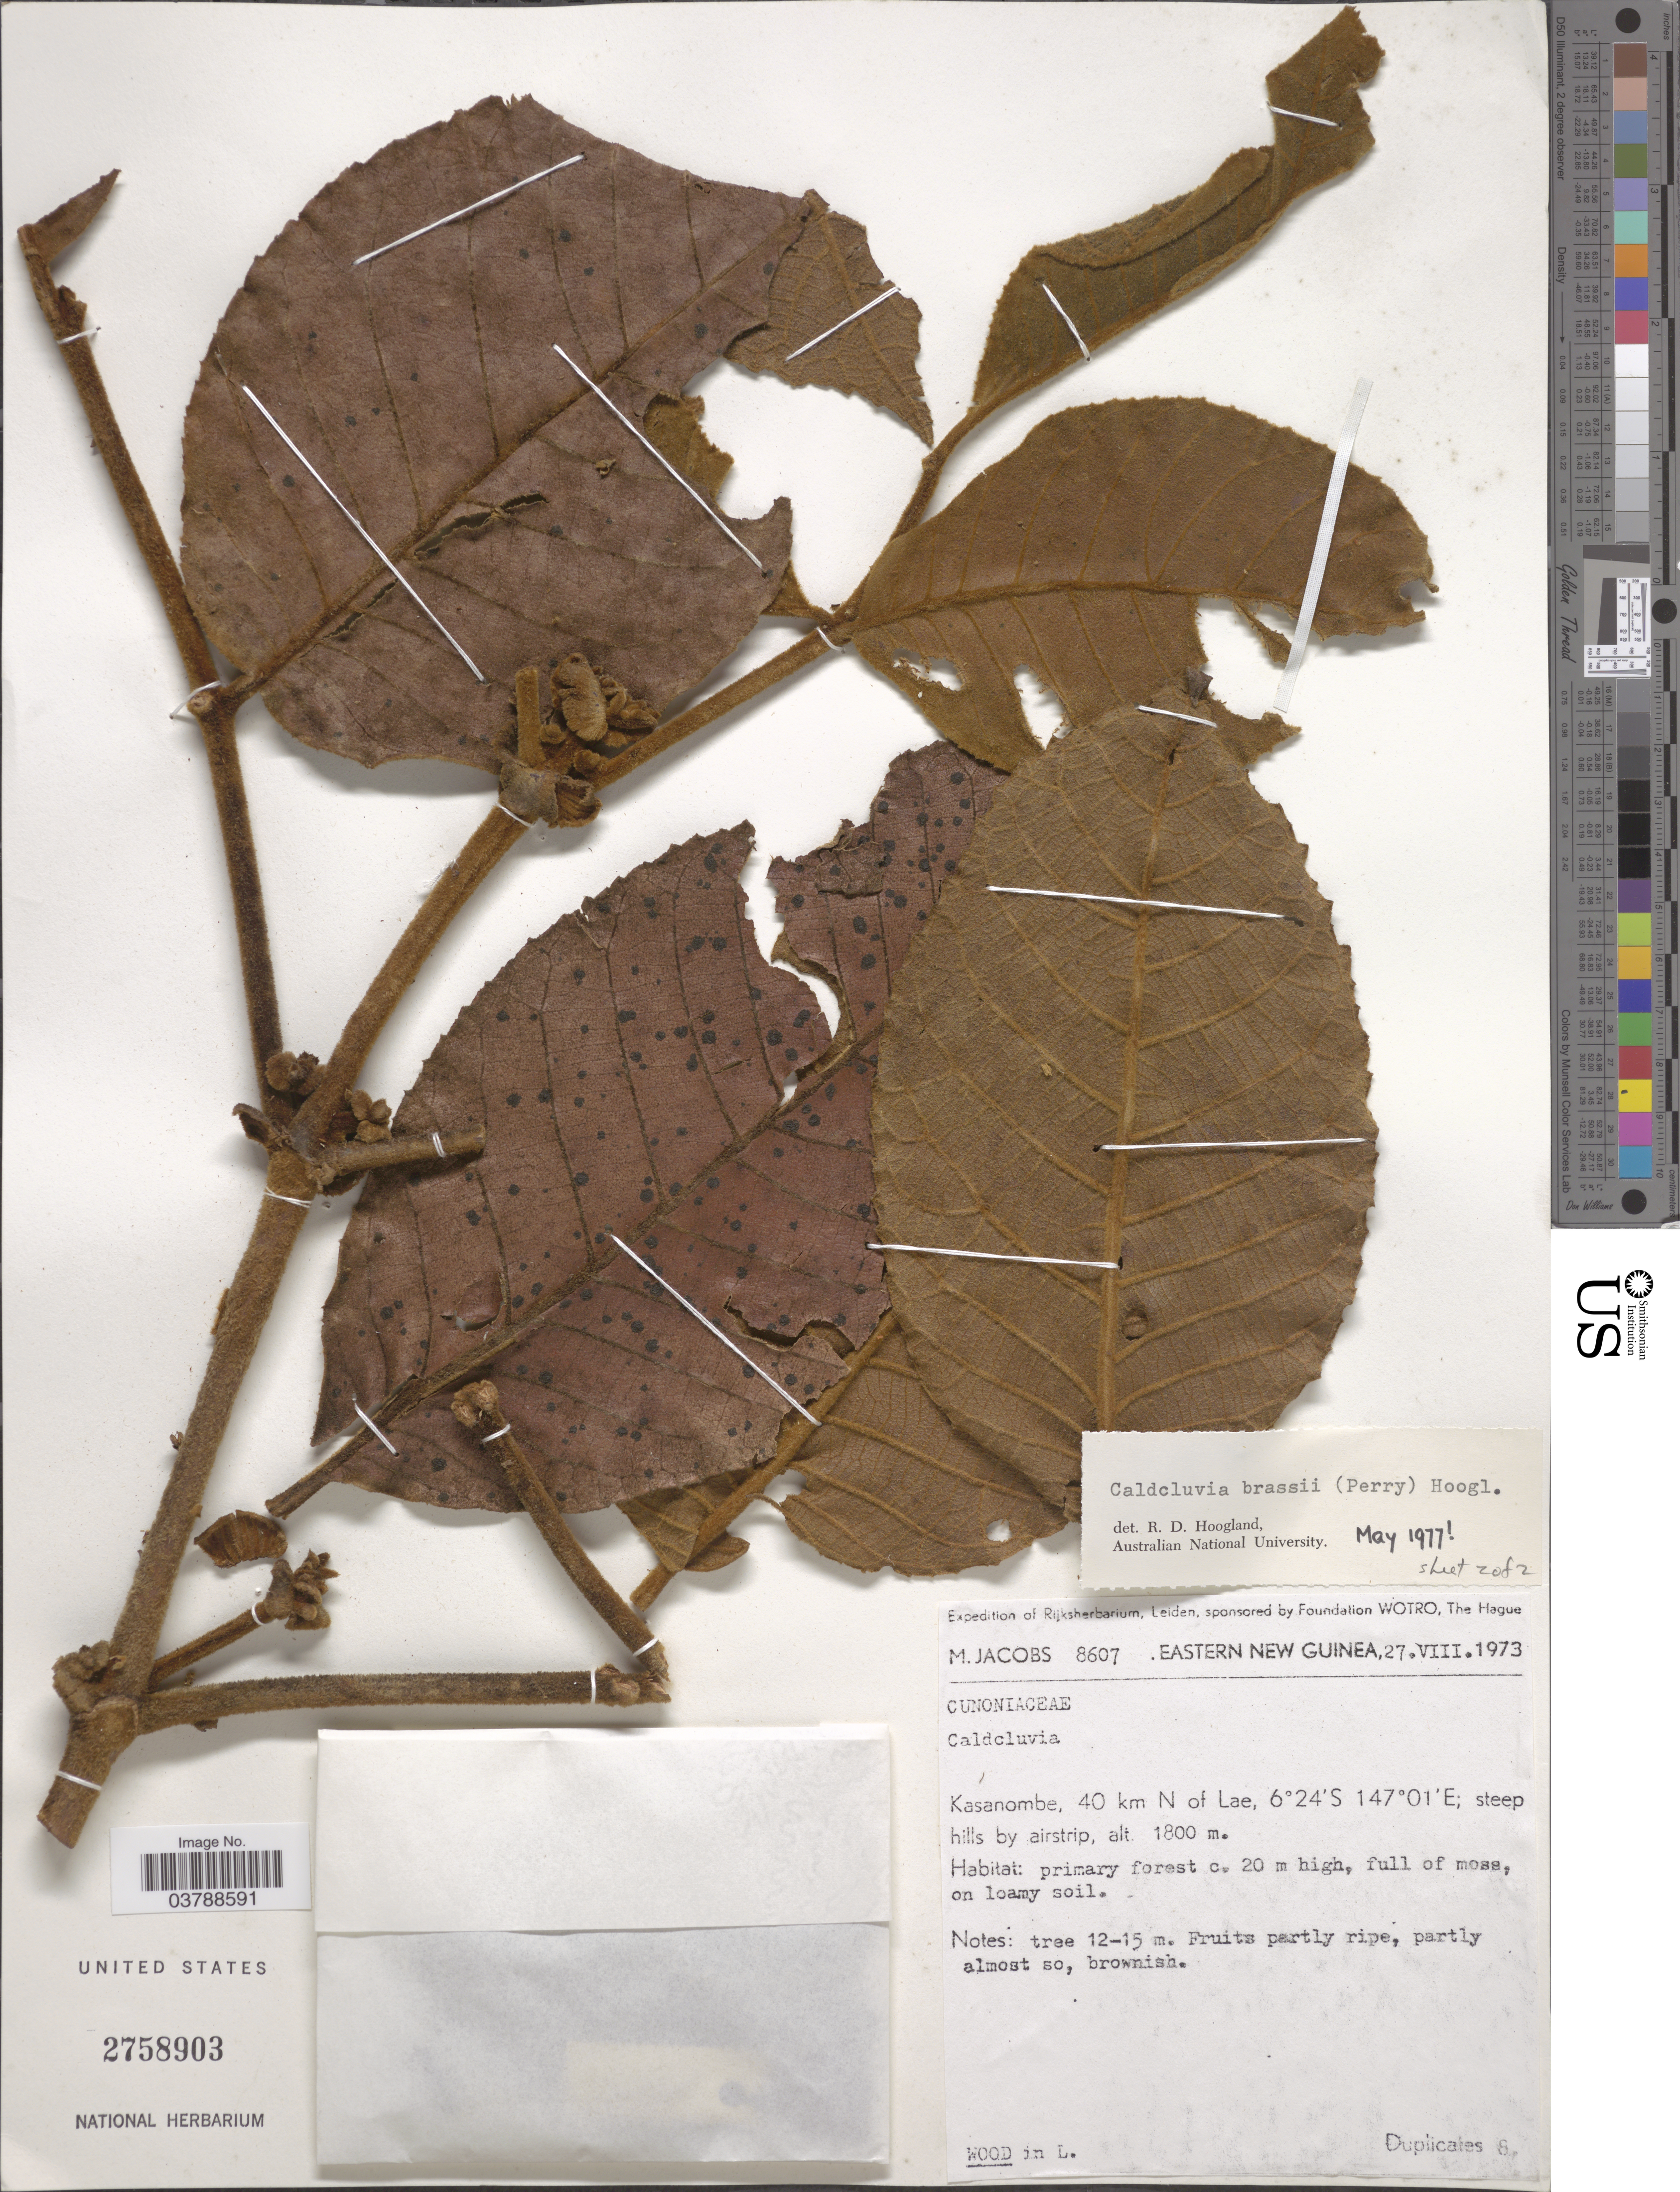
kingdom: Plantae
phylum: Tracheophyta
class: Magnoliopsida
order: Oxalidales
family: Cunoniaceae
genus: Caldcluvia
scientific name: Caldcluvia brassii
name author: (L.M. Perry) Hoogland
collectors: M. Jacobs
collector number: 8607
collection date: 1973-08-27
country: Papua New Guinea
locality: Eastern New Guinea. Kasanombe, 40 km N of Lae; steep hills by airstip.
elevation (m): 1800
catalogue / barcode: US 2758903